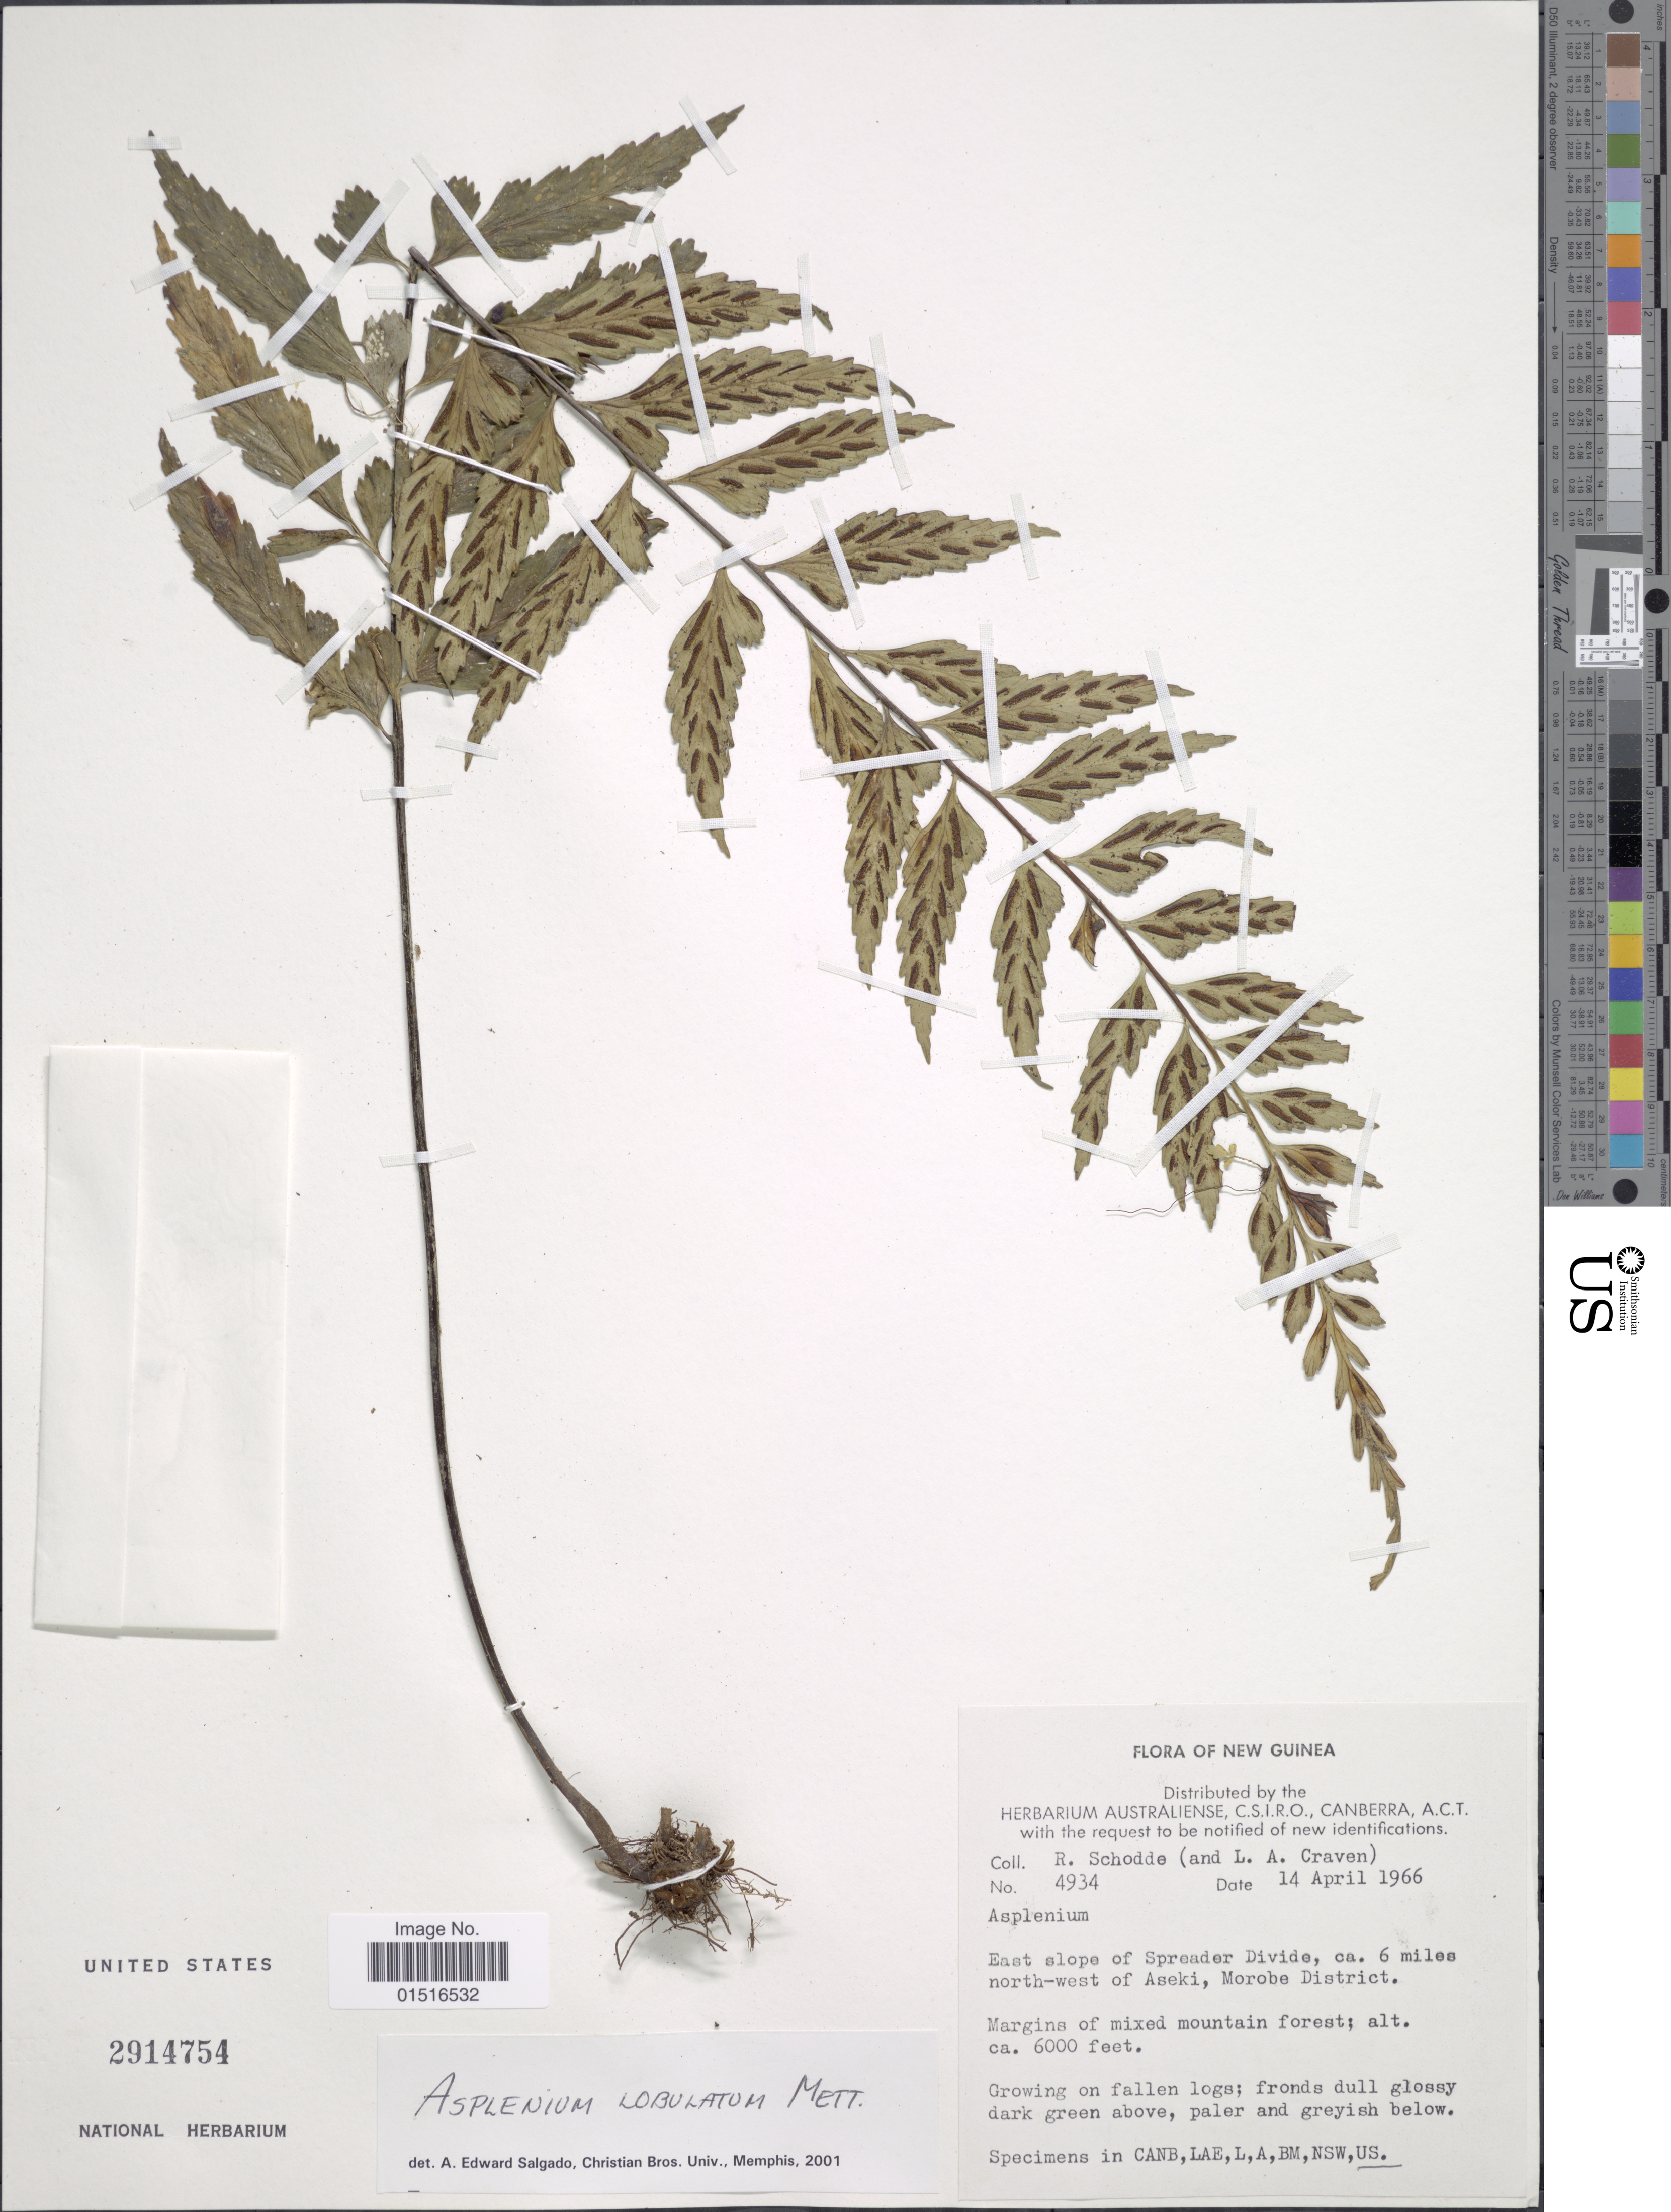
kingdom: Plantae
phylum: Tracheophyta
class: Polypodiopsida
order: Polypodiales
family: Aspleniaceae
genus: Asplenium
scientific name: Asplenium lobulatum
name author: Mett.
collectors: R. Schodde & L. A. Craven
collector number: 4934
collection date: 1966-04-14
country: Papua New Guinea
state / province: Morobe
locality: New Guinea, East slope of Spreader Divide, ca. 6 miles north-west of Aseki, Morobe District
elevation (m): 1829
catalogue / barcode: US 2914754